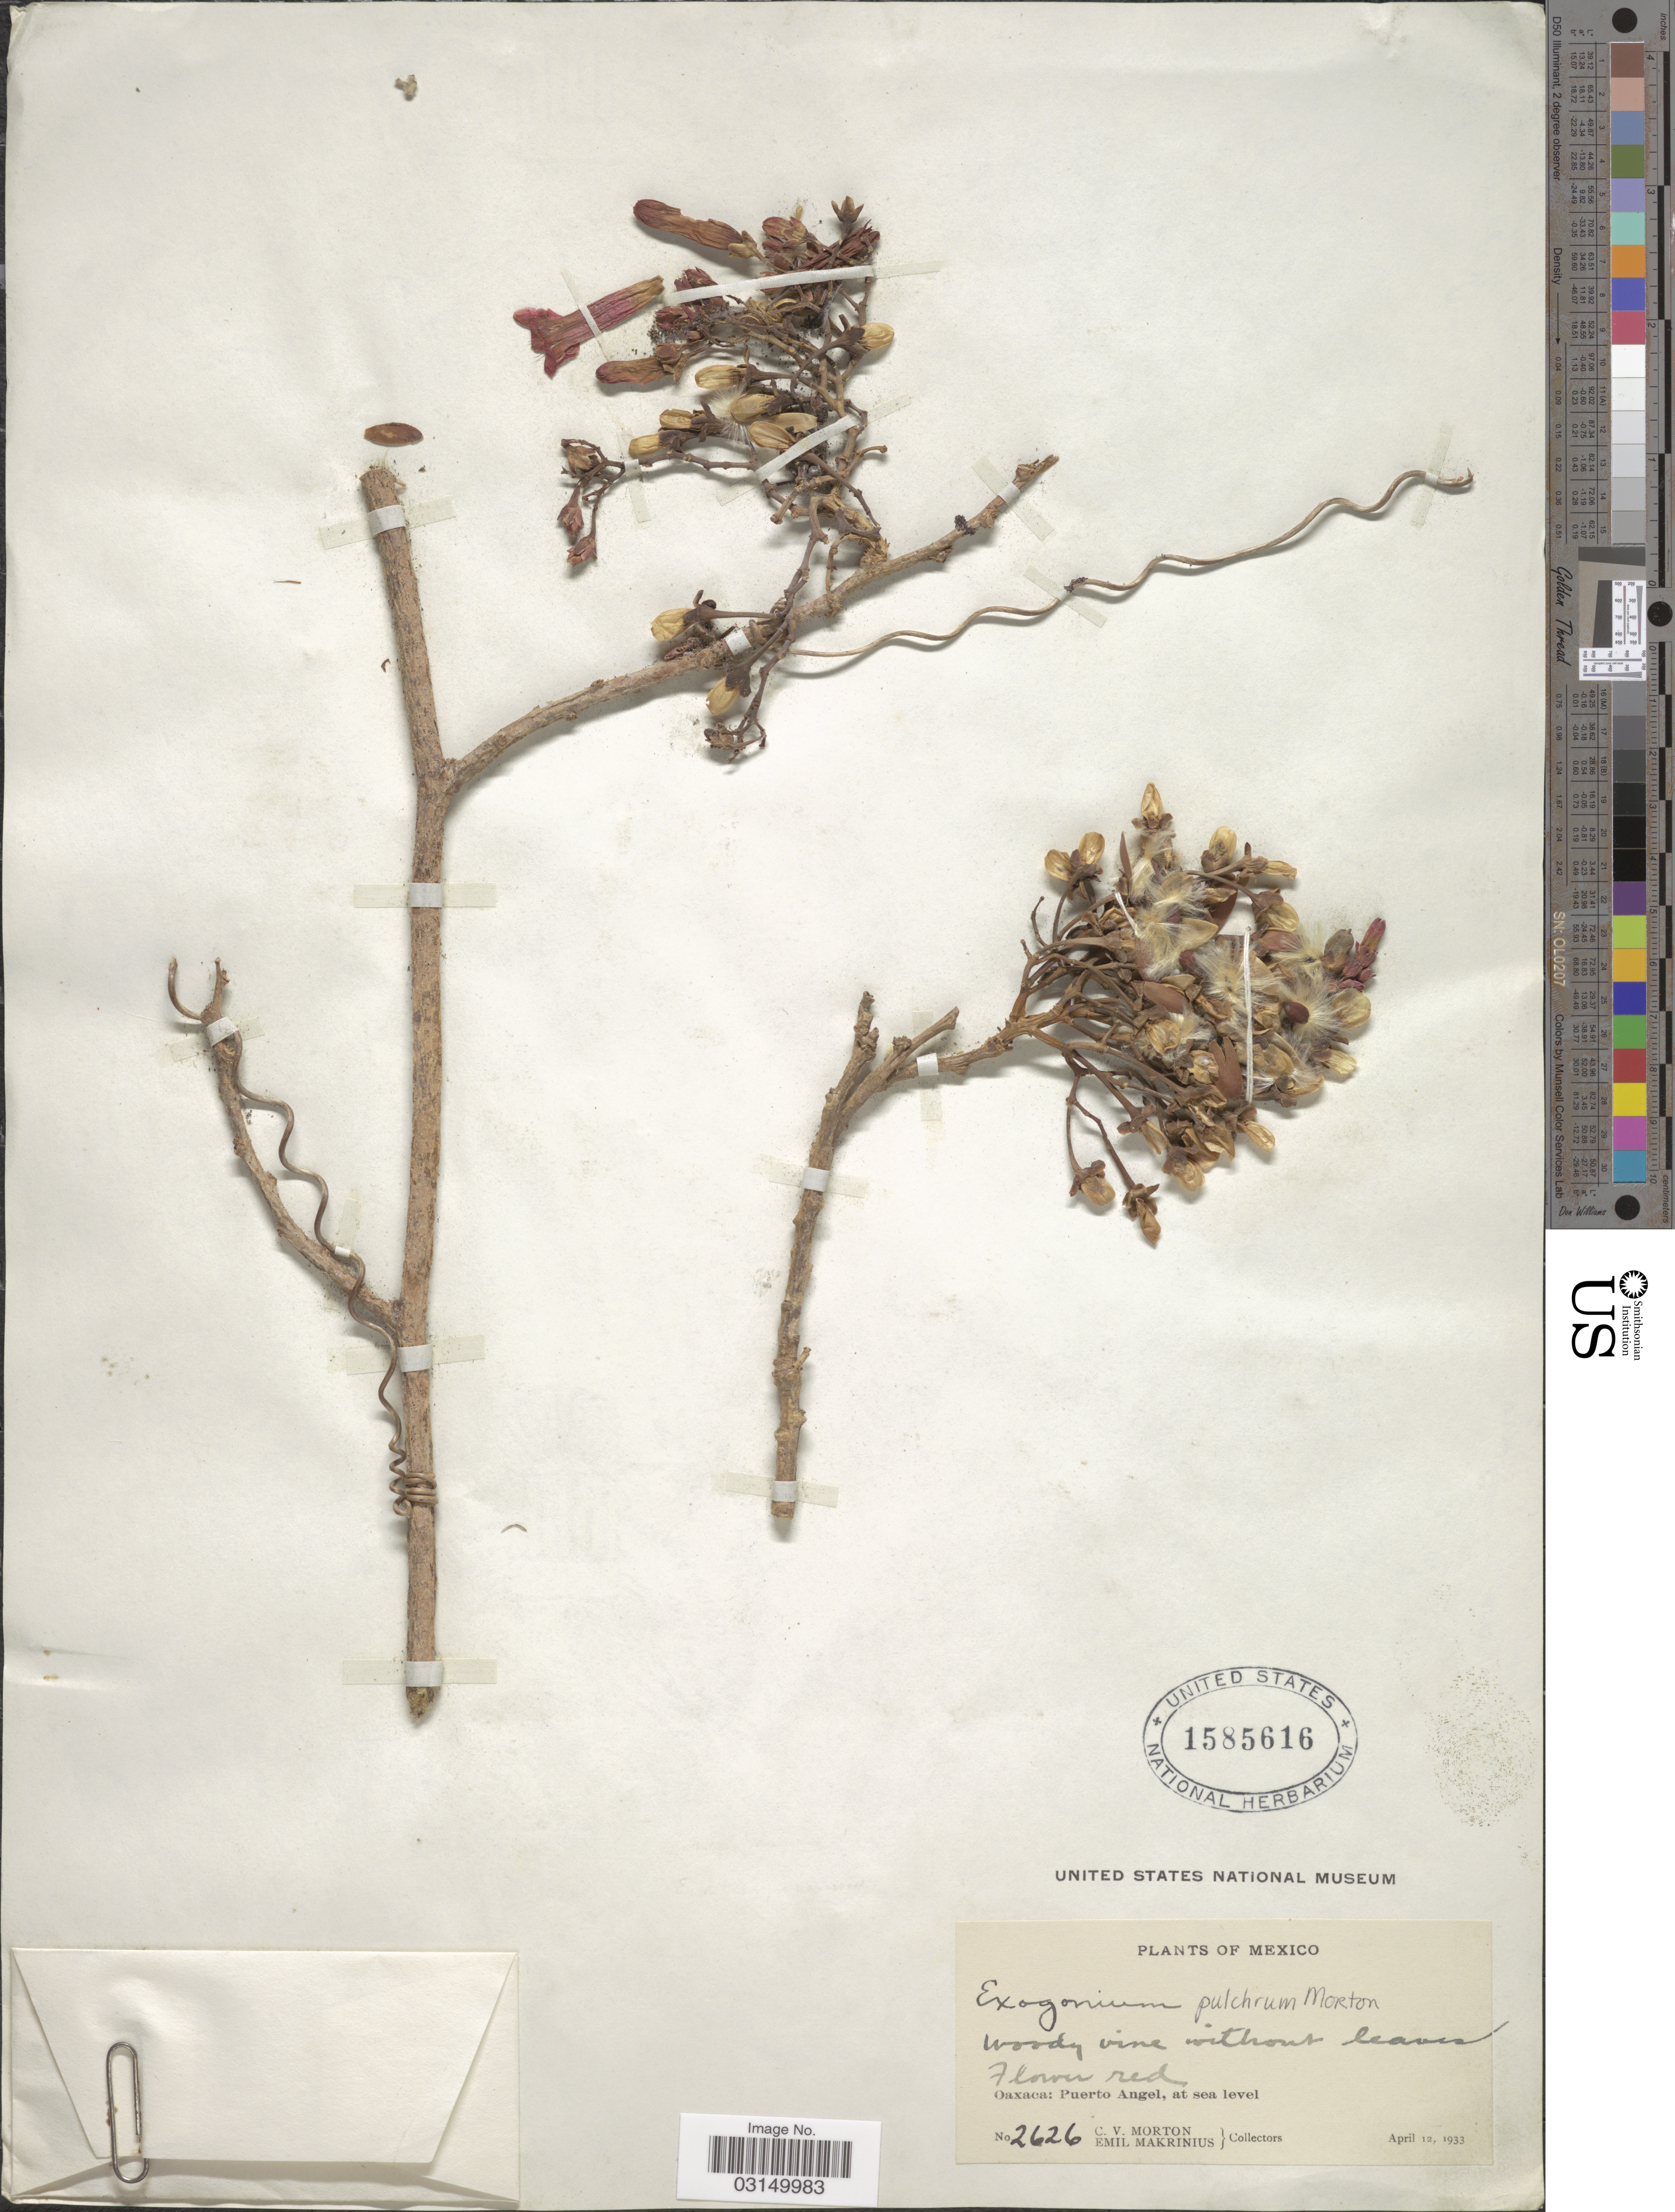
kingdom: Plantae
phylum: Tracheophyta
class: Magnoliopsida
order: Solanales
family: Convolvulaceae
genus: Ipomoea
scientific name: Ipomoea conzattii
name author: Greenm.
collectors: C. V. Morton & E. Makrinius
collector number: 2626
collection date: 1933-04-12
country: Mexico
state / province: Oaxaca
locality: Puerto Angel.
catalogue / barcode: US 1585616